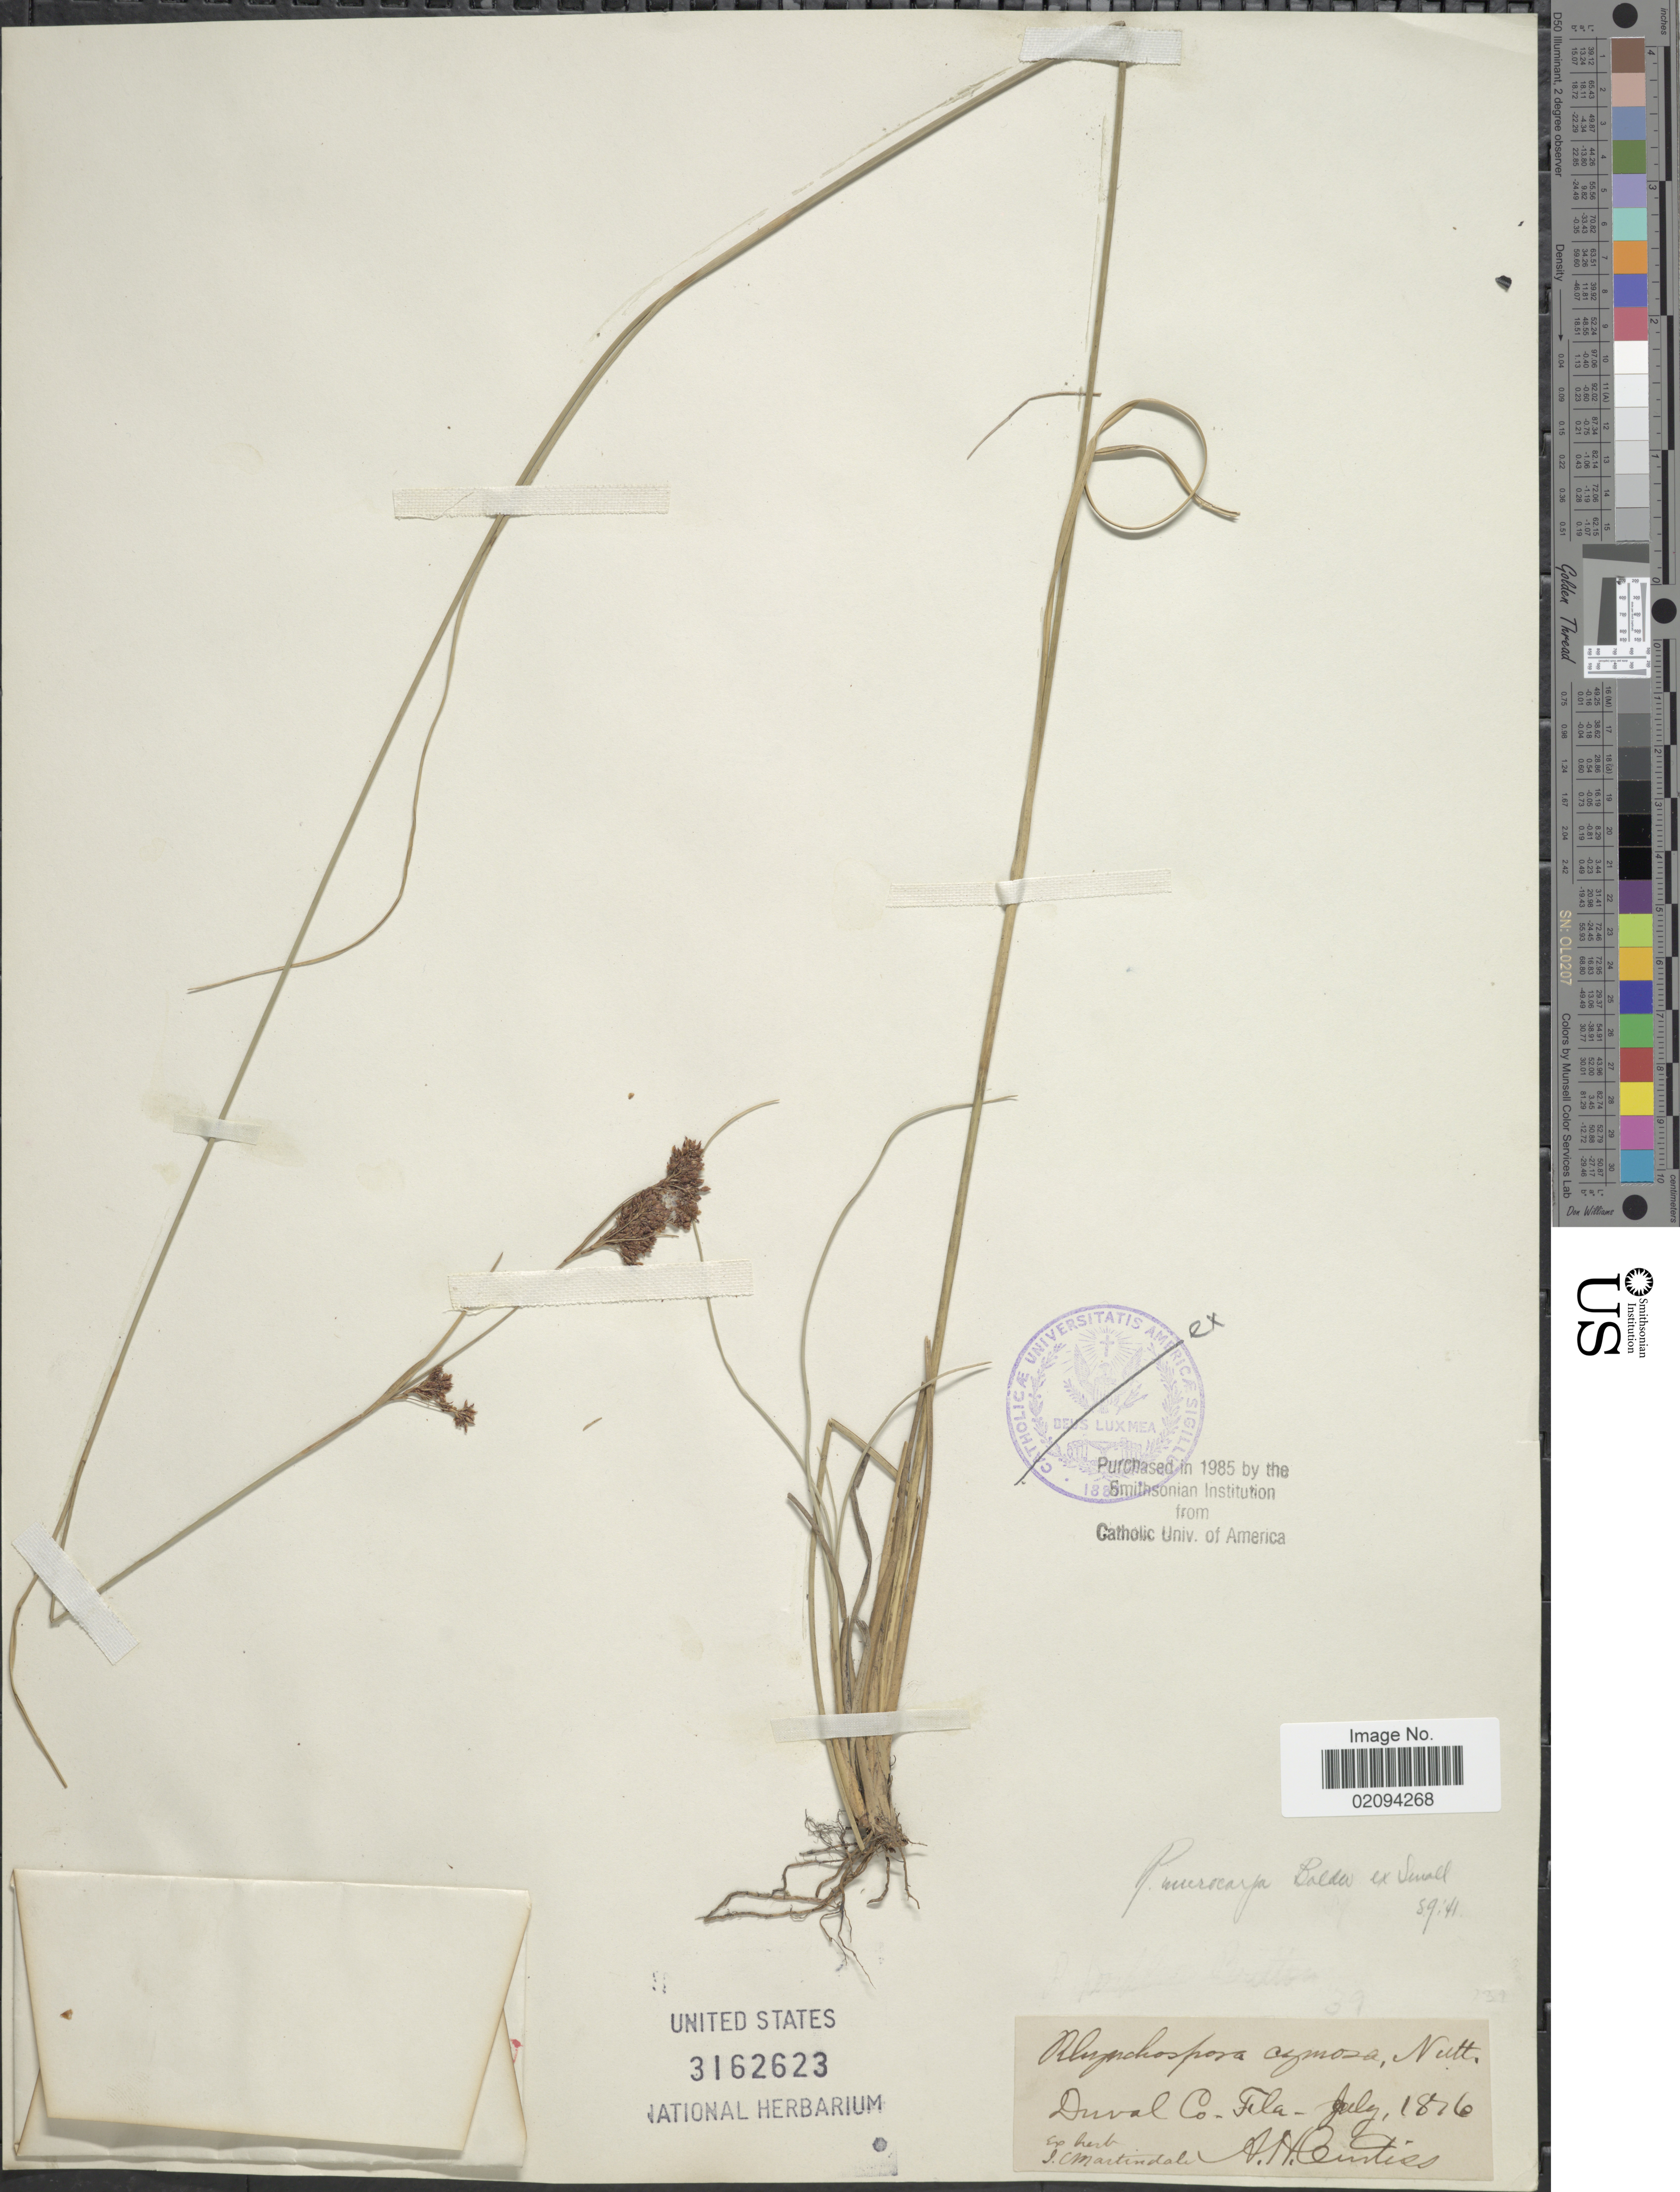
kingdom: Plantae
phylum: Tracheophyta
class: Liliopsida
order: Poales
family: Cyperaceae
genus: Rhynchospora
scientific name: Rhynchospora microcarpa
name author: Baldwin ex A. Gray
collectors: A. H. Curtiss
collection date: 1876-07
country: United States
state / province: Florida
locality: Duval Co.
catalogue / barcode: US 3162623